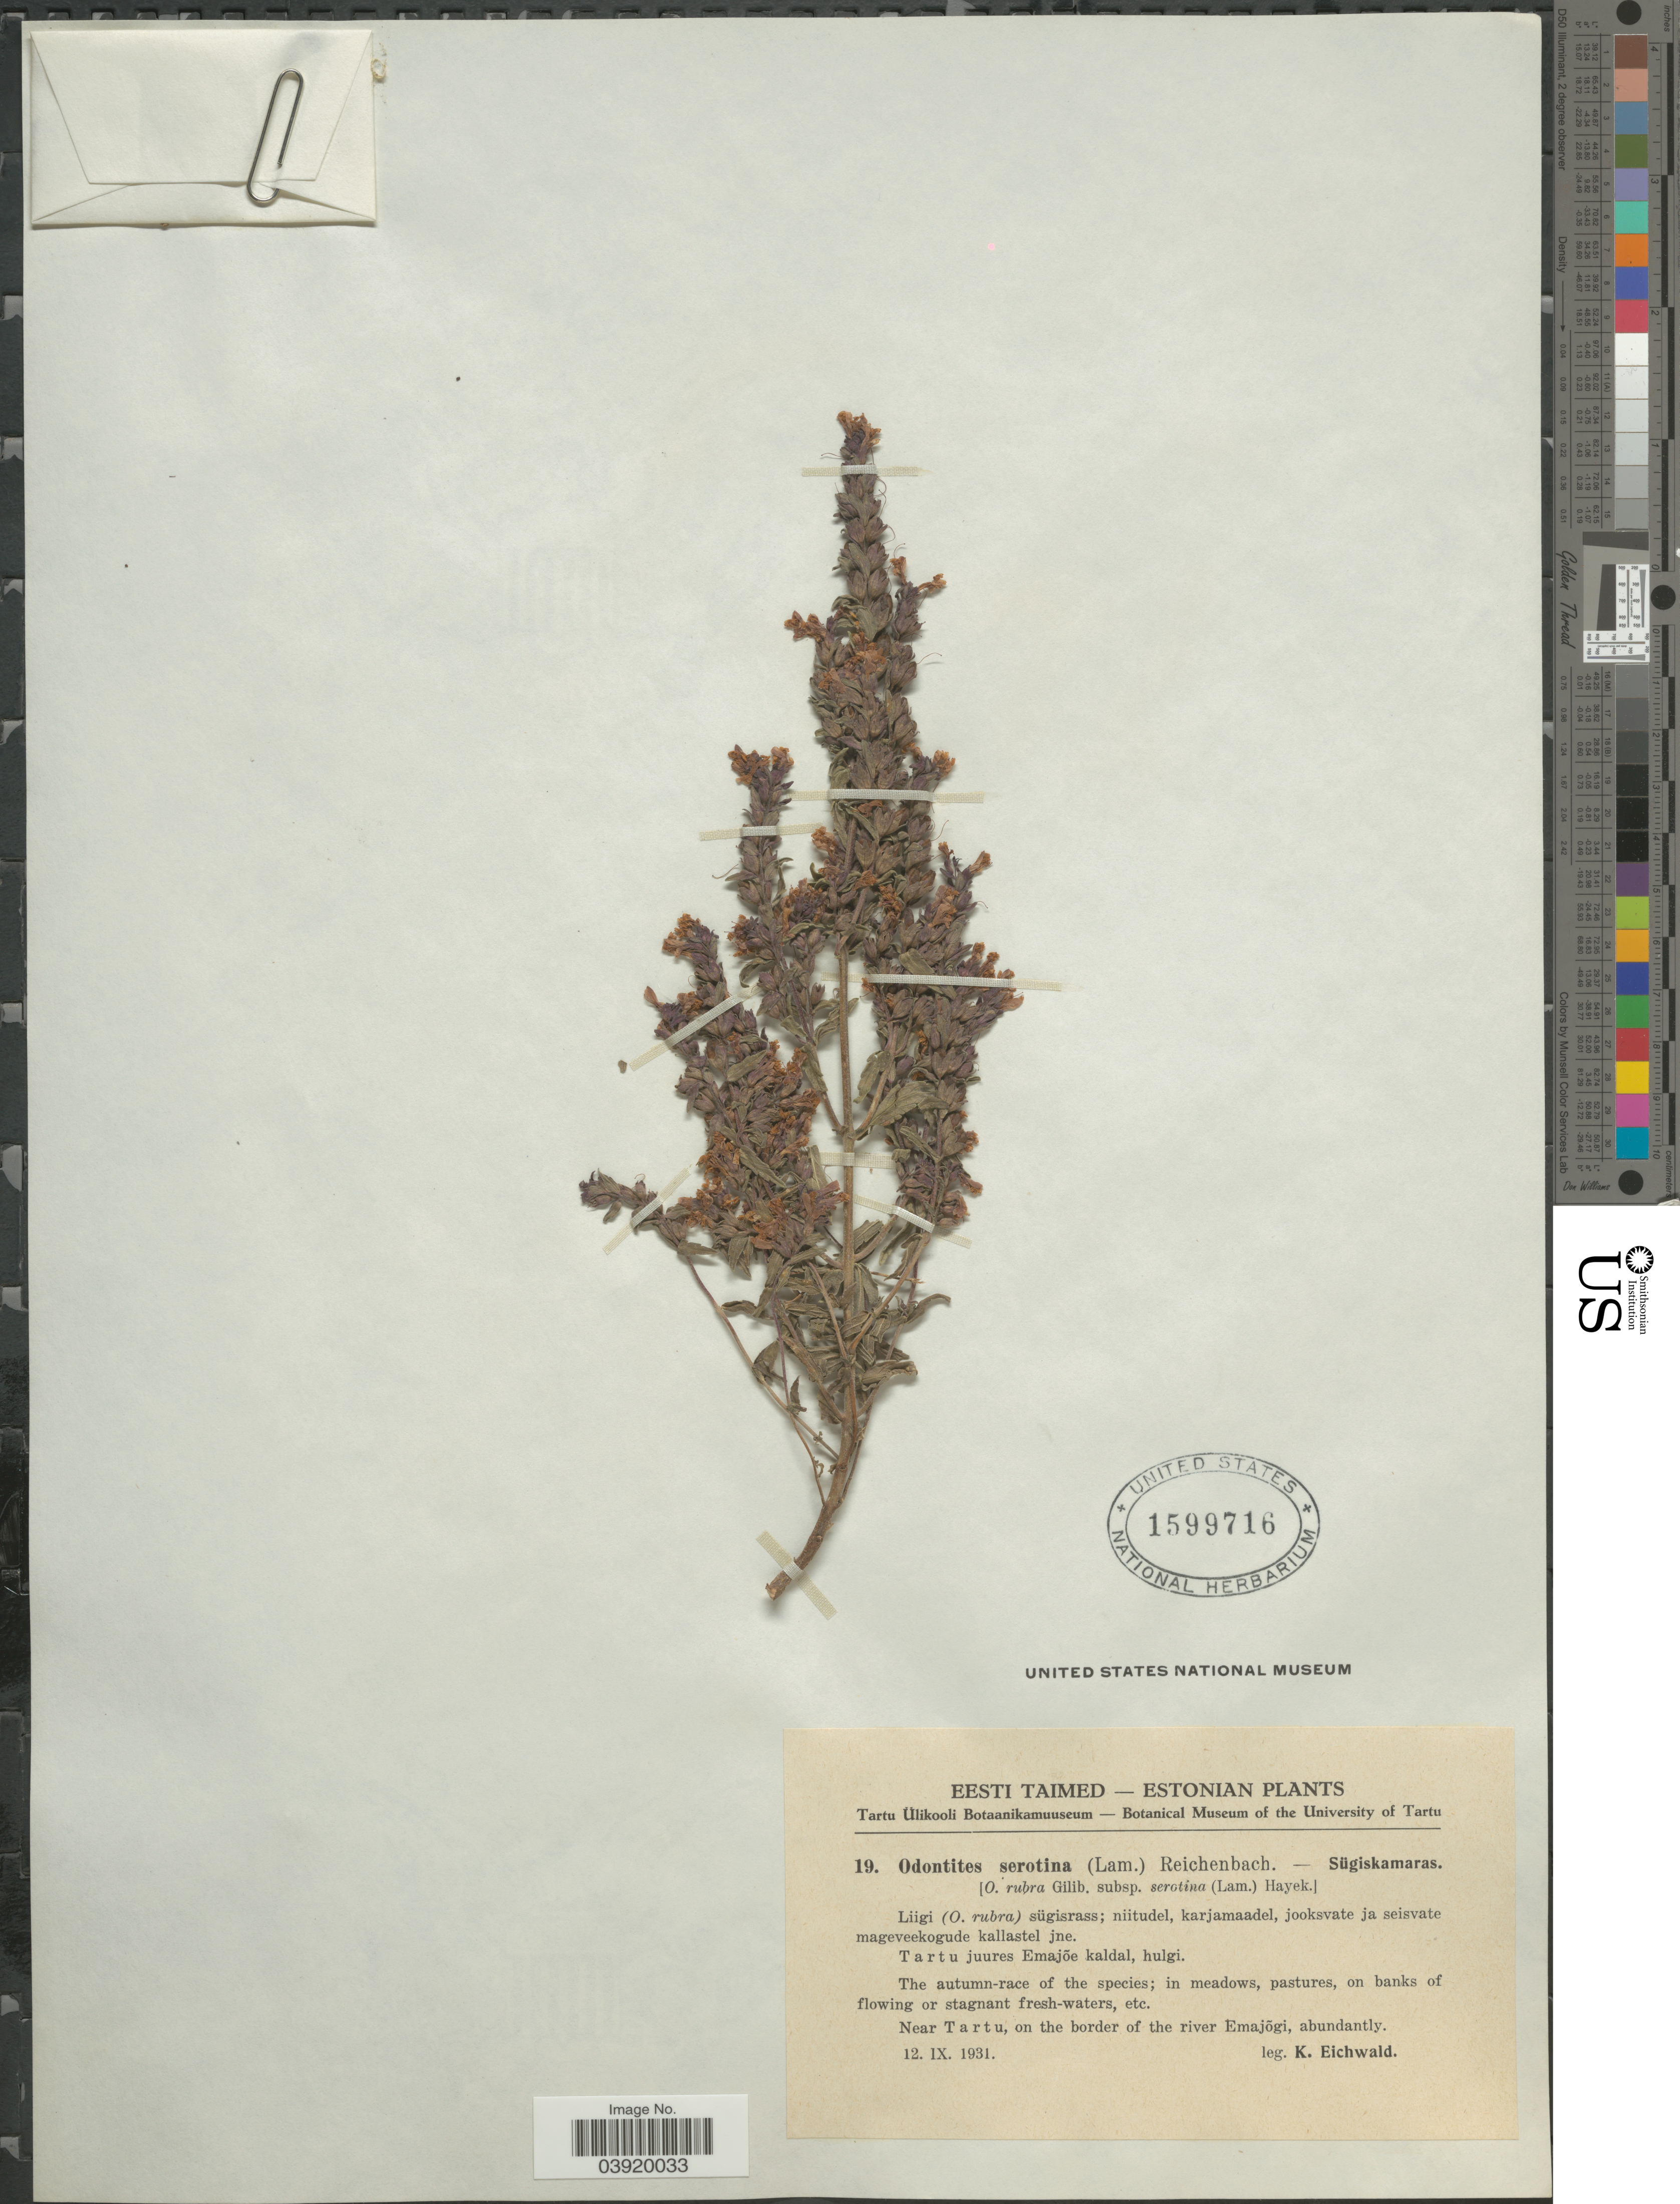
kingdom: Plantae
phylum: Tracheophyta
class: Magnoliopsida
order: Lamiales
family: Orobanchaceae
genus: Odontites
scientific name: Odontites vulgaris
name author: Moench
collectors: K. Eichwald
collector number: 19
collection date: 1931-09-12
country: Estonia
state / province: Tartu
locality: Near Tartu, on the border of the river Emajõgi.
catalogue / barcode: US 1599716